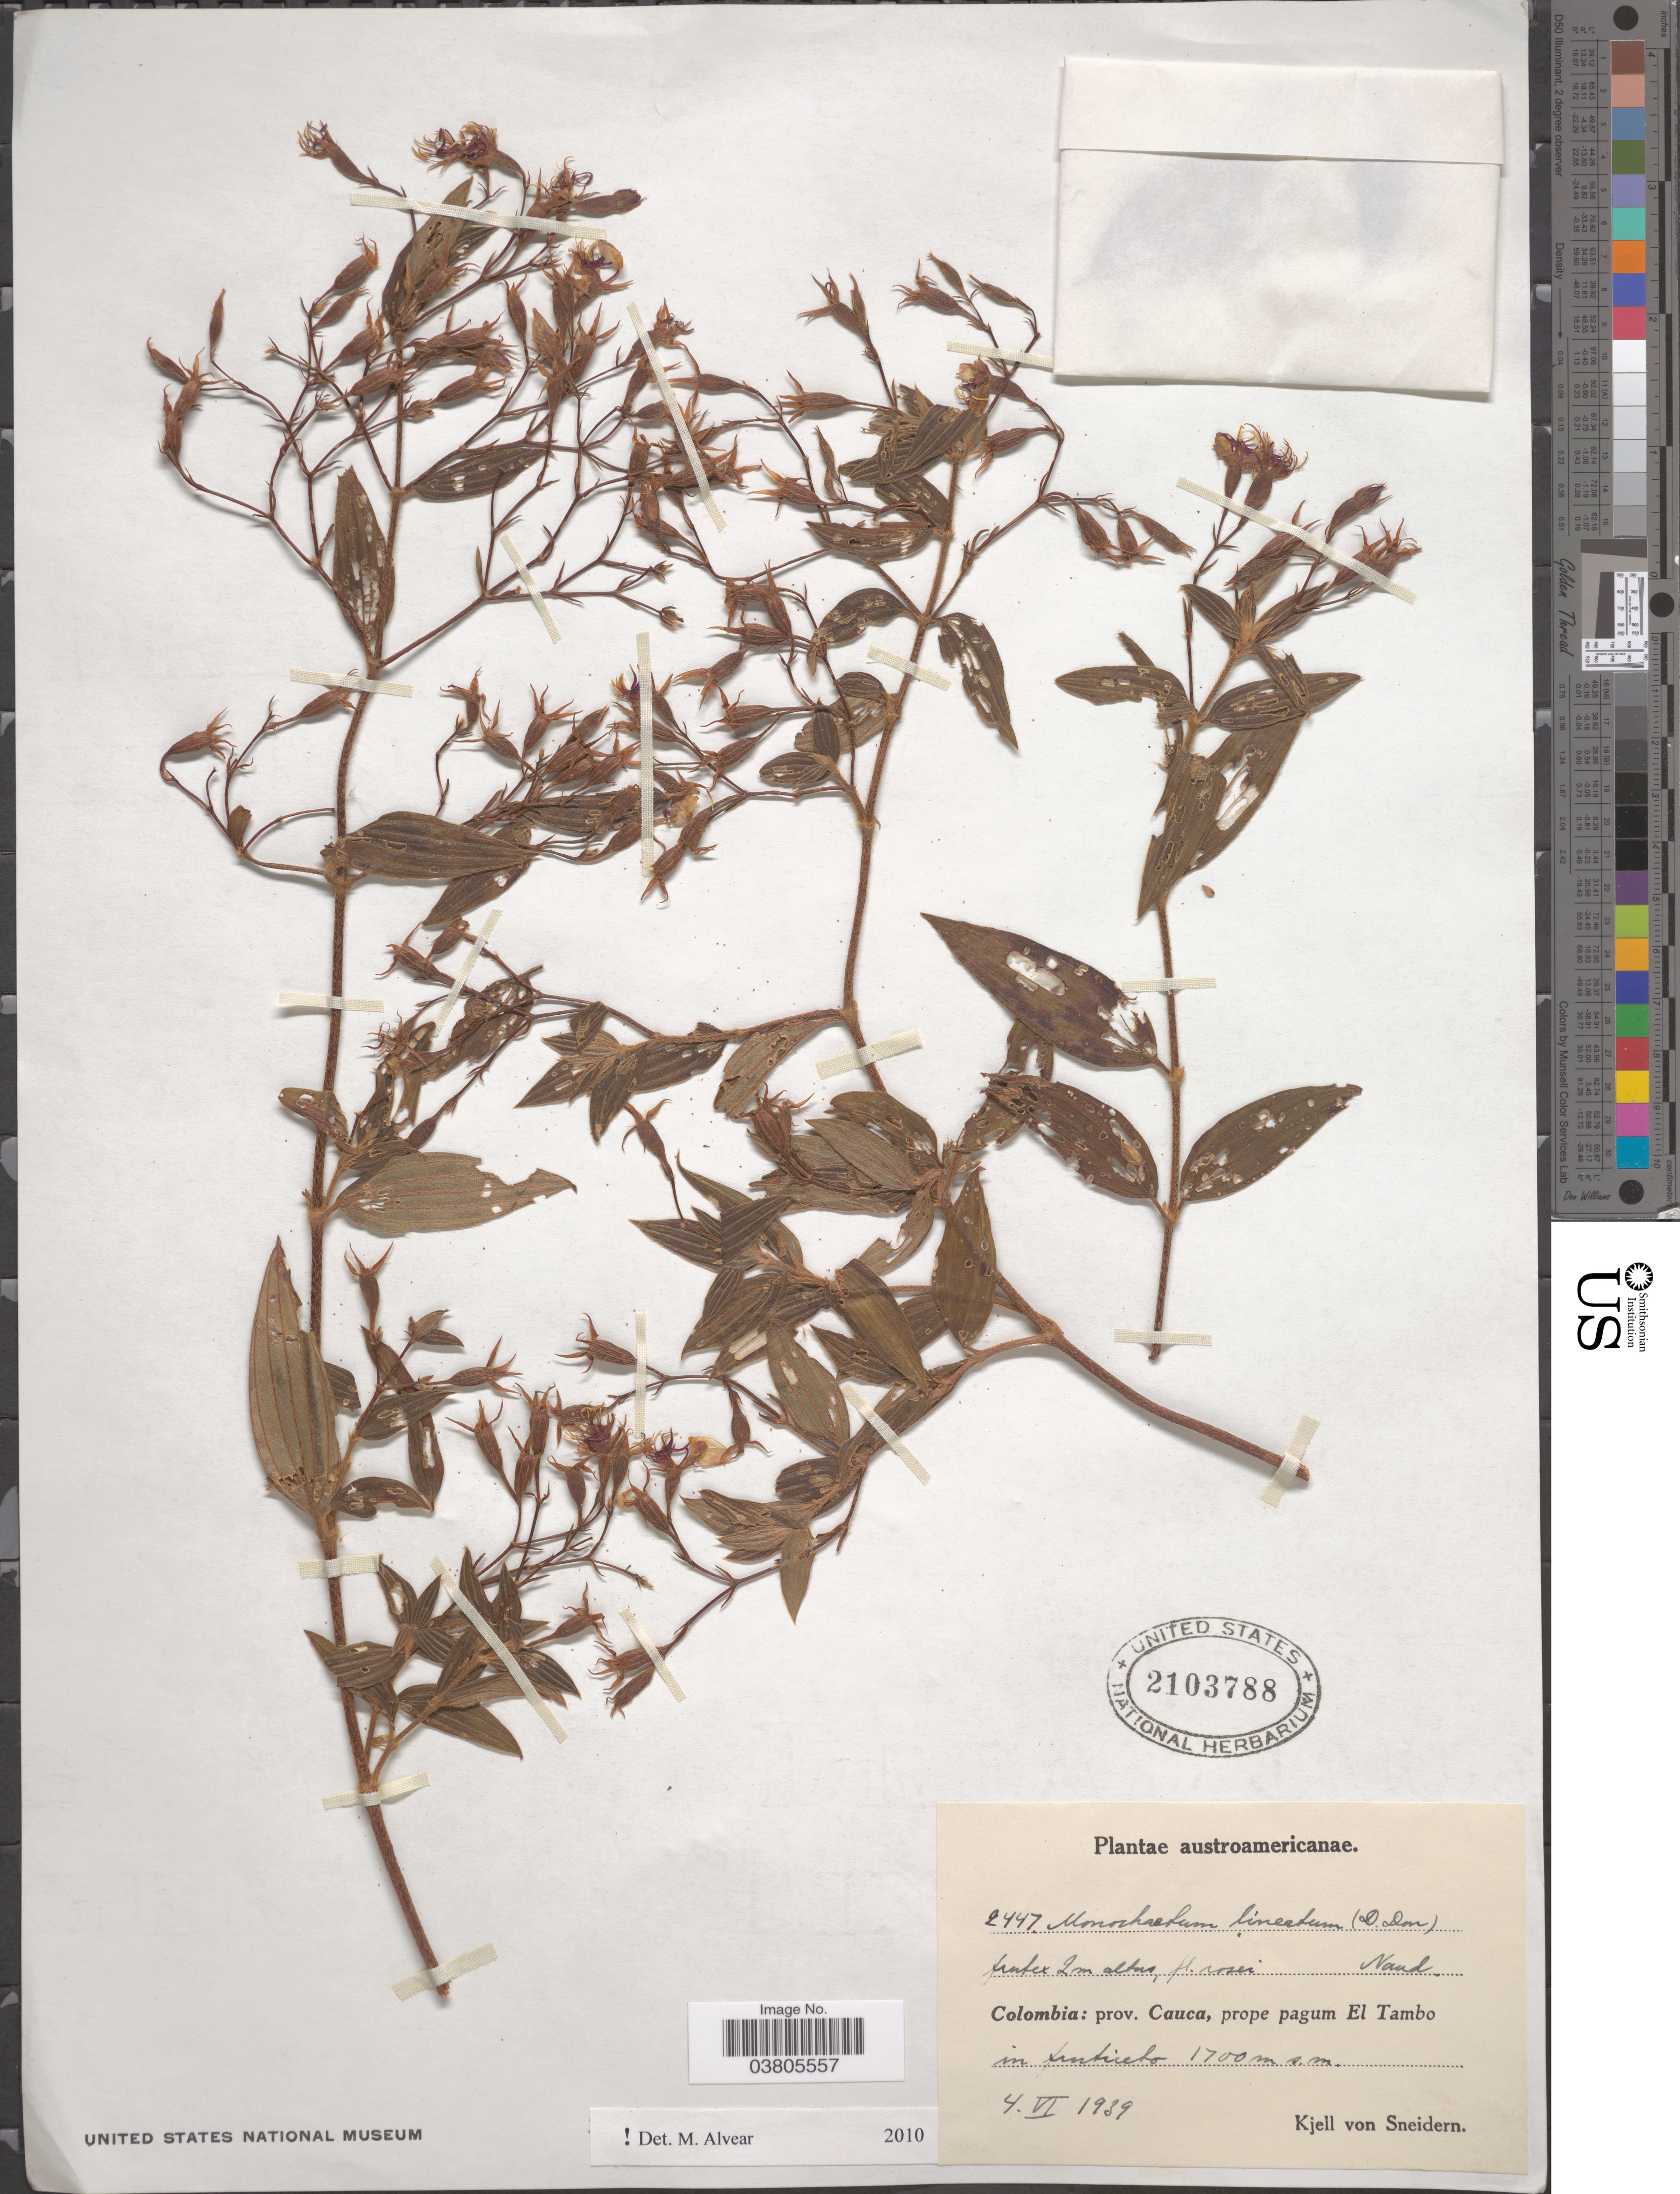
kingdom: Plantae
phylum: Tracheophyta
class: Magnoliopsida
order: Myrtales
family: Melastomataceae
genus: Monochaetum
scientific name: Monochaetum lineatum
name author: (D. Don) Naudin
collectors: K. von Sneidern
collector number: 2447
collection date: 1939-06-04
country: Colombia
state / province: Cauca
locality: Austroamericanae. Prov. Cauca, prope pagum El Tambo.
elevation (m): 1700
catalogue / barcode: US 2103788